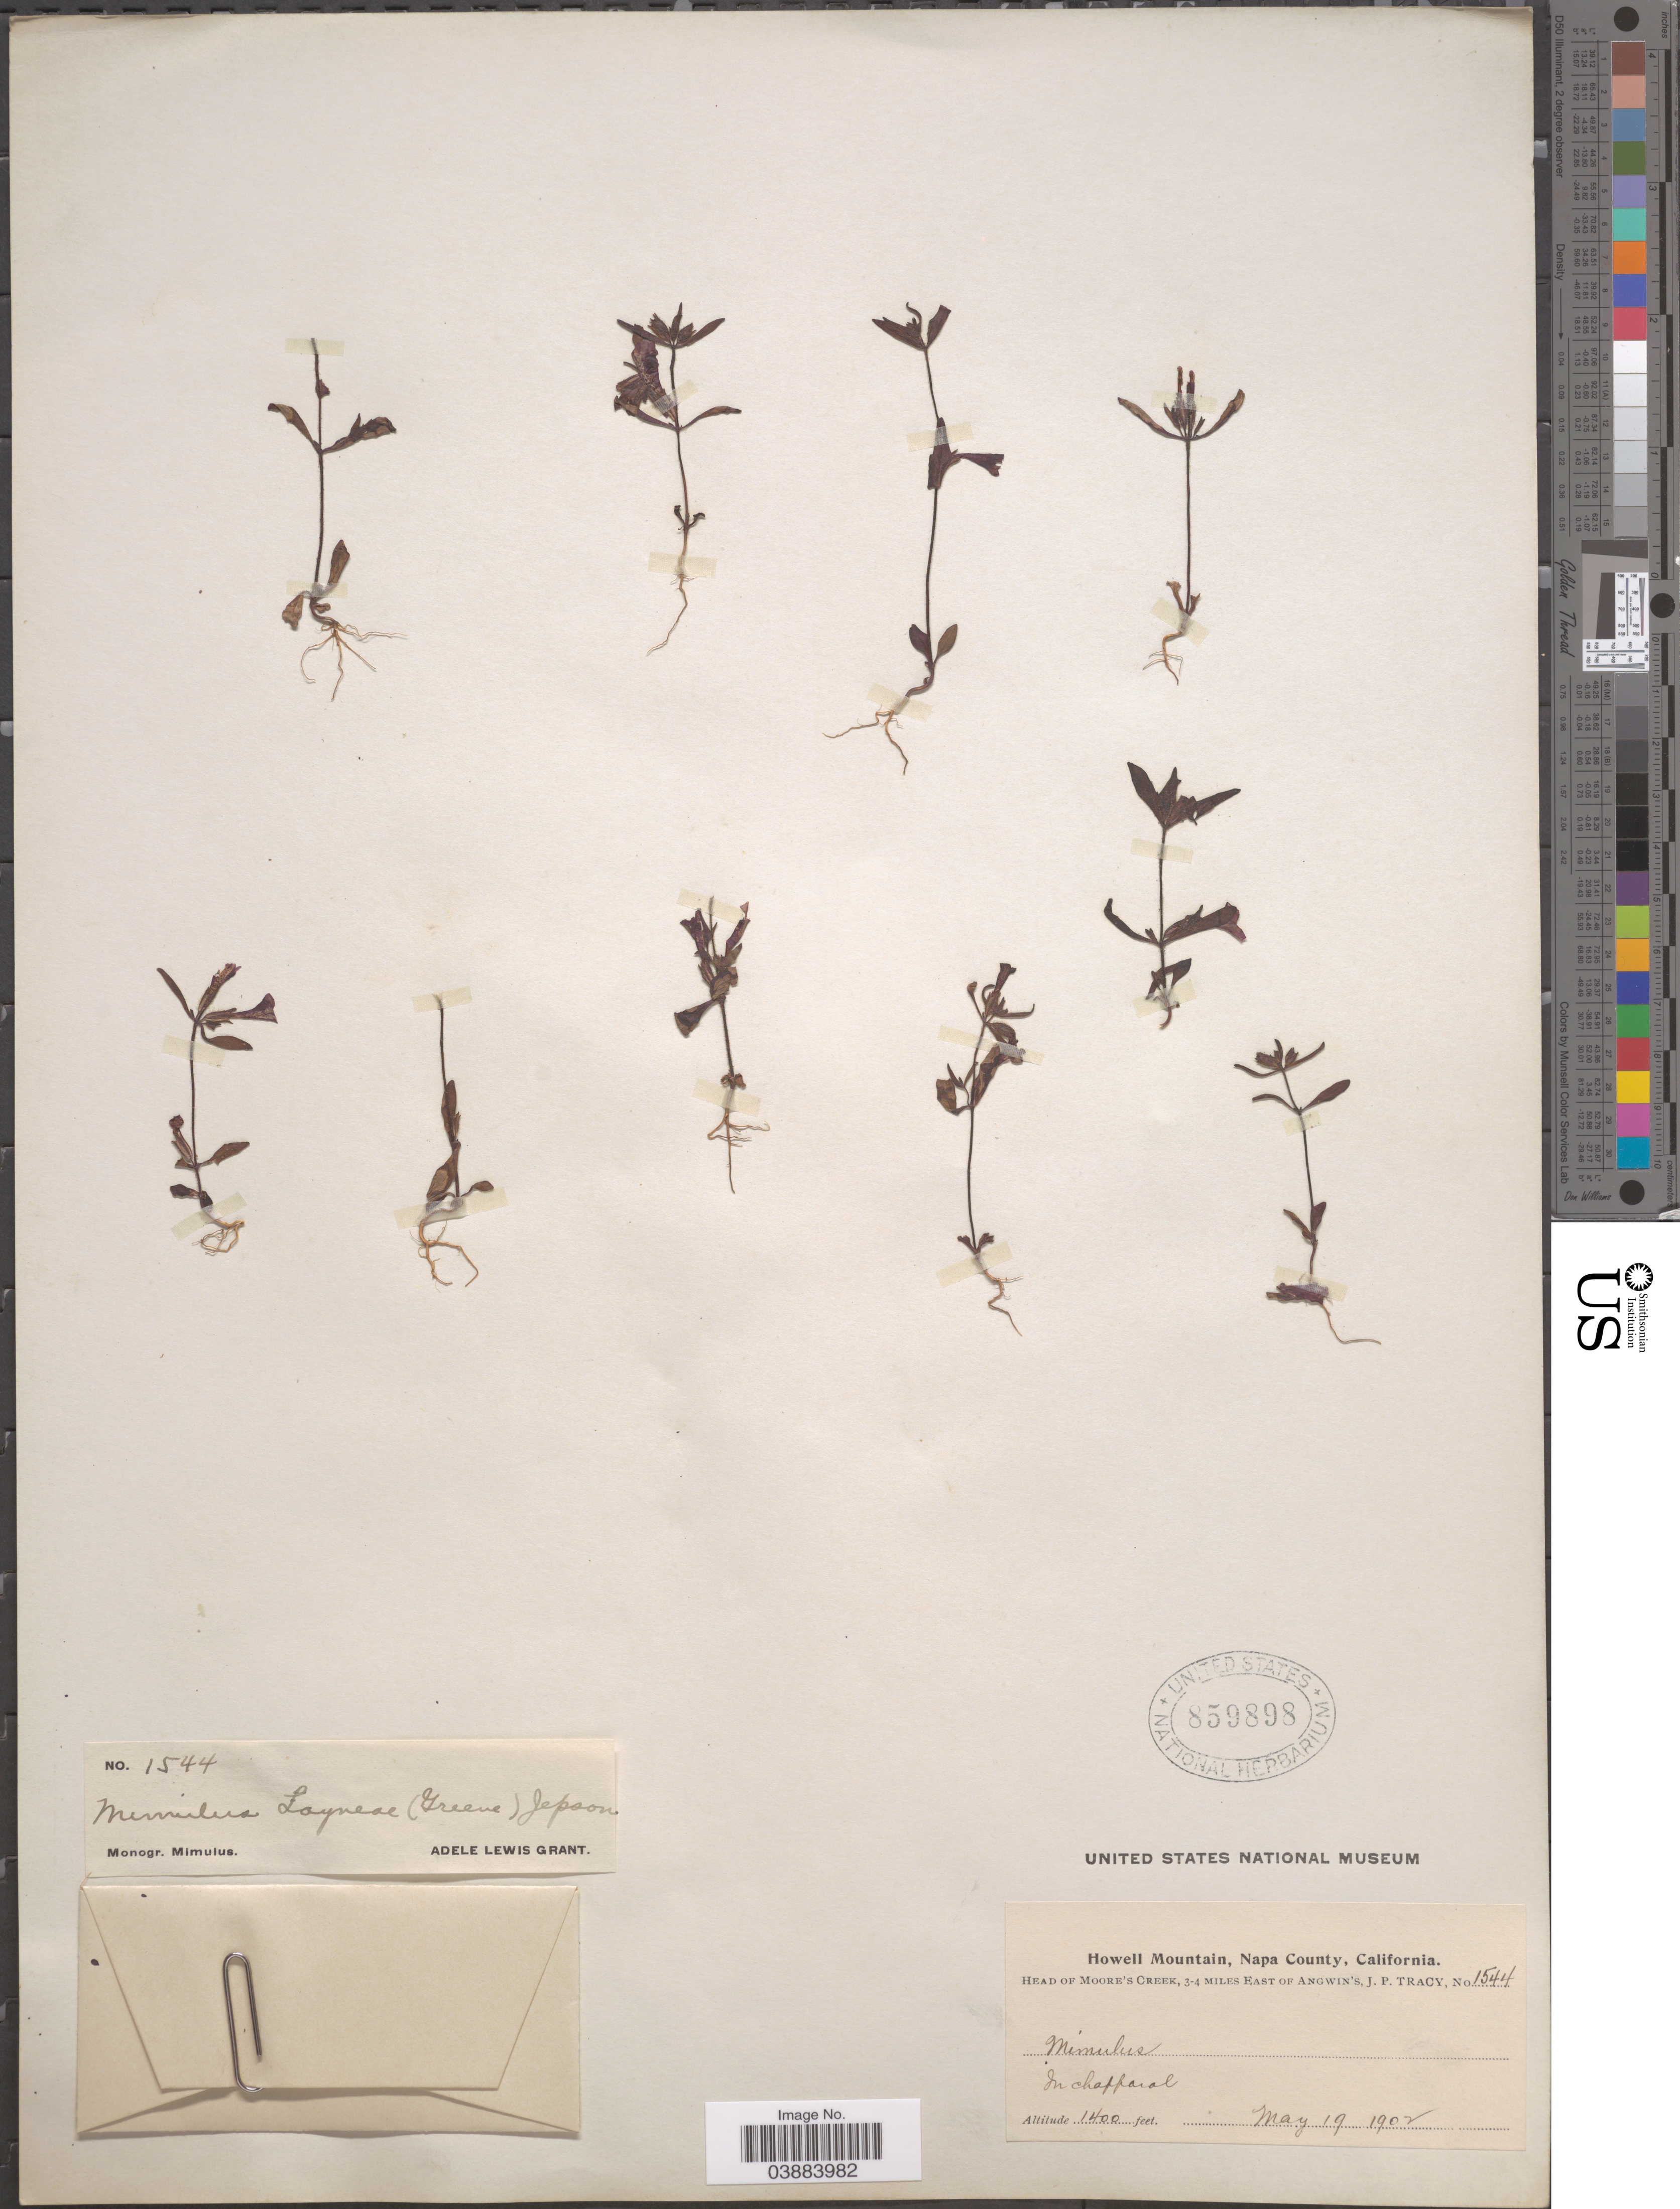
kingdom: Plantae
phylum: Tracheophyta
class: Magnoliopsida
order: Lamiales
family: Phrymaceae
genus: Eunanus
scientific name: Eunanus layneae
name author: Greene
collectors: J. Tracy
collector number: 1544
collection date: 1902-05-19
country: United States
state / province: California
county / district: Napa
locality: Howell Mountain, Napa County. Head of Moore's Creek, 3-4 miles East of Angwin's.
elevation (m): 427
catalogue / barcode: US 859898